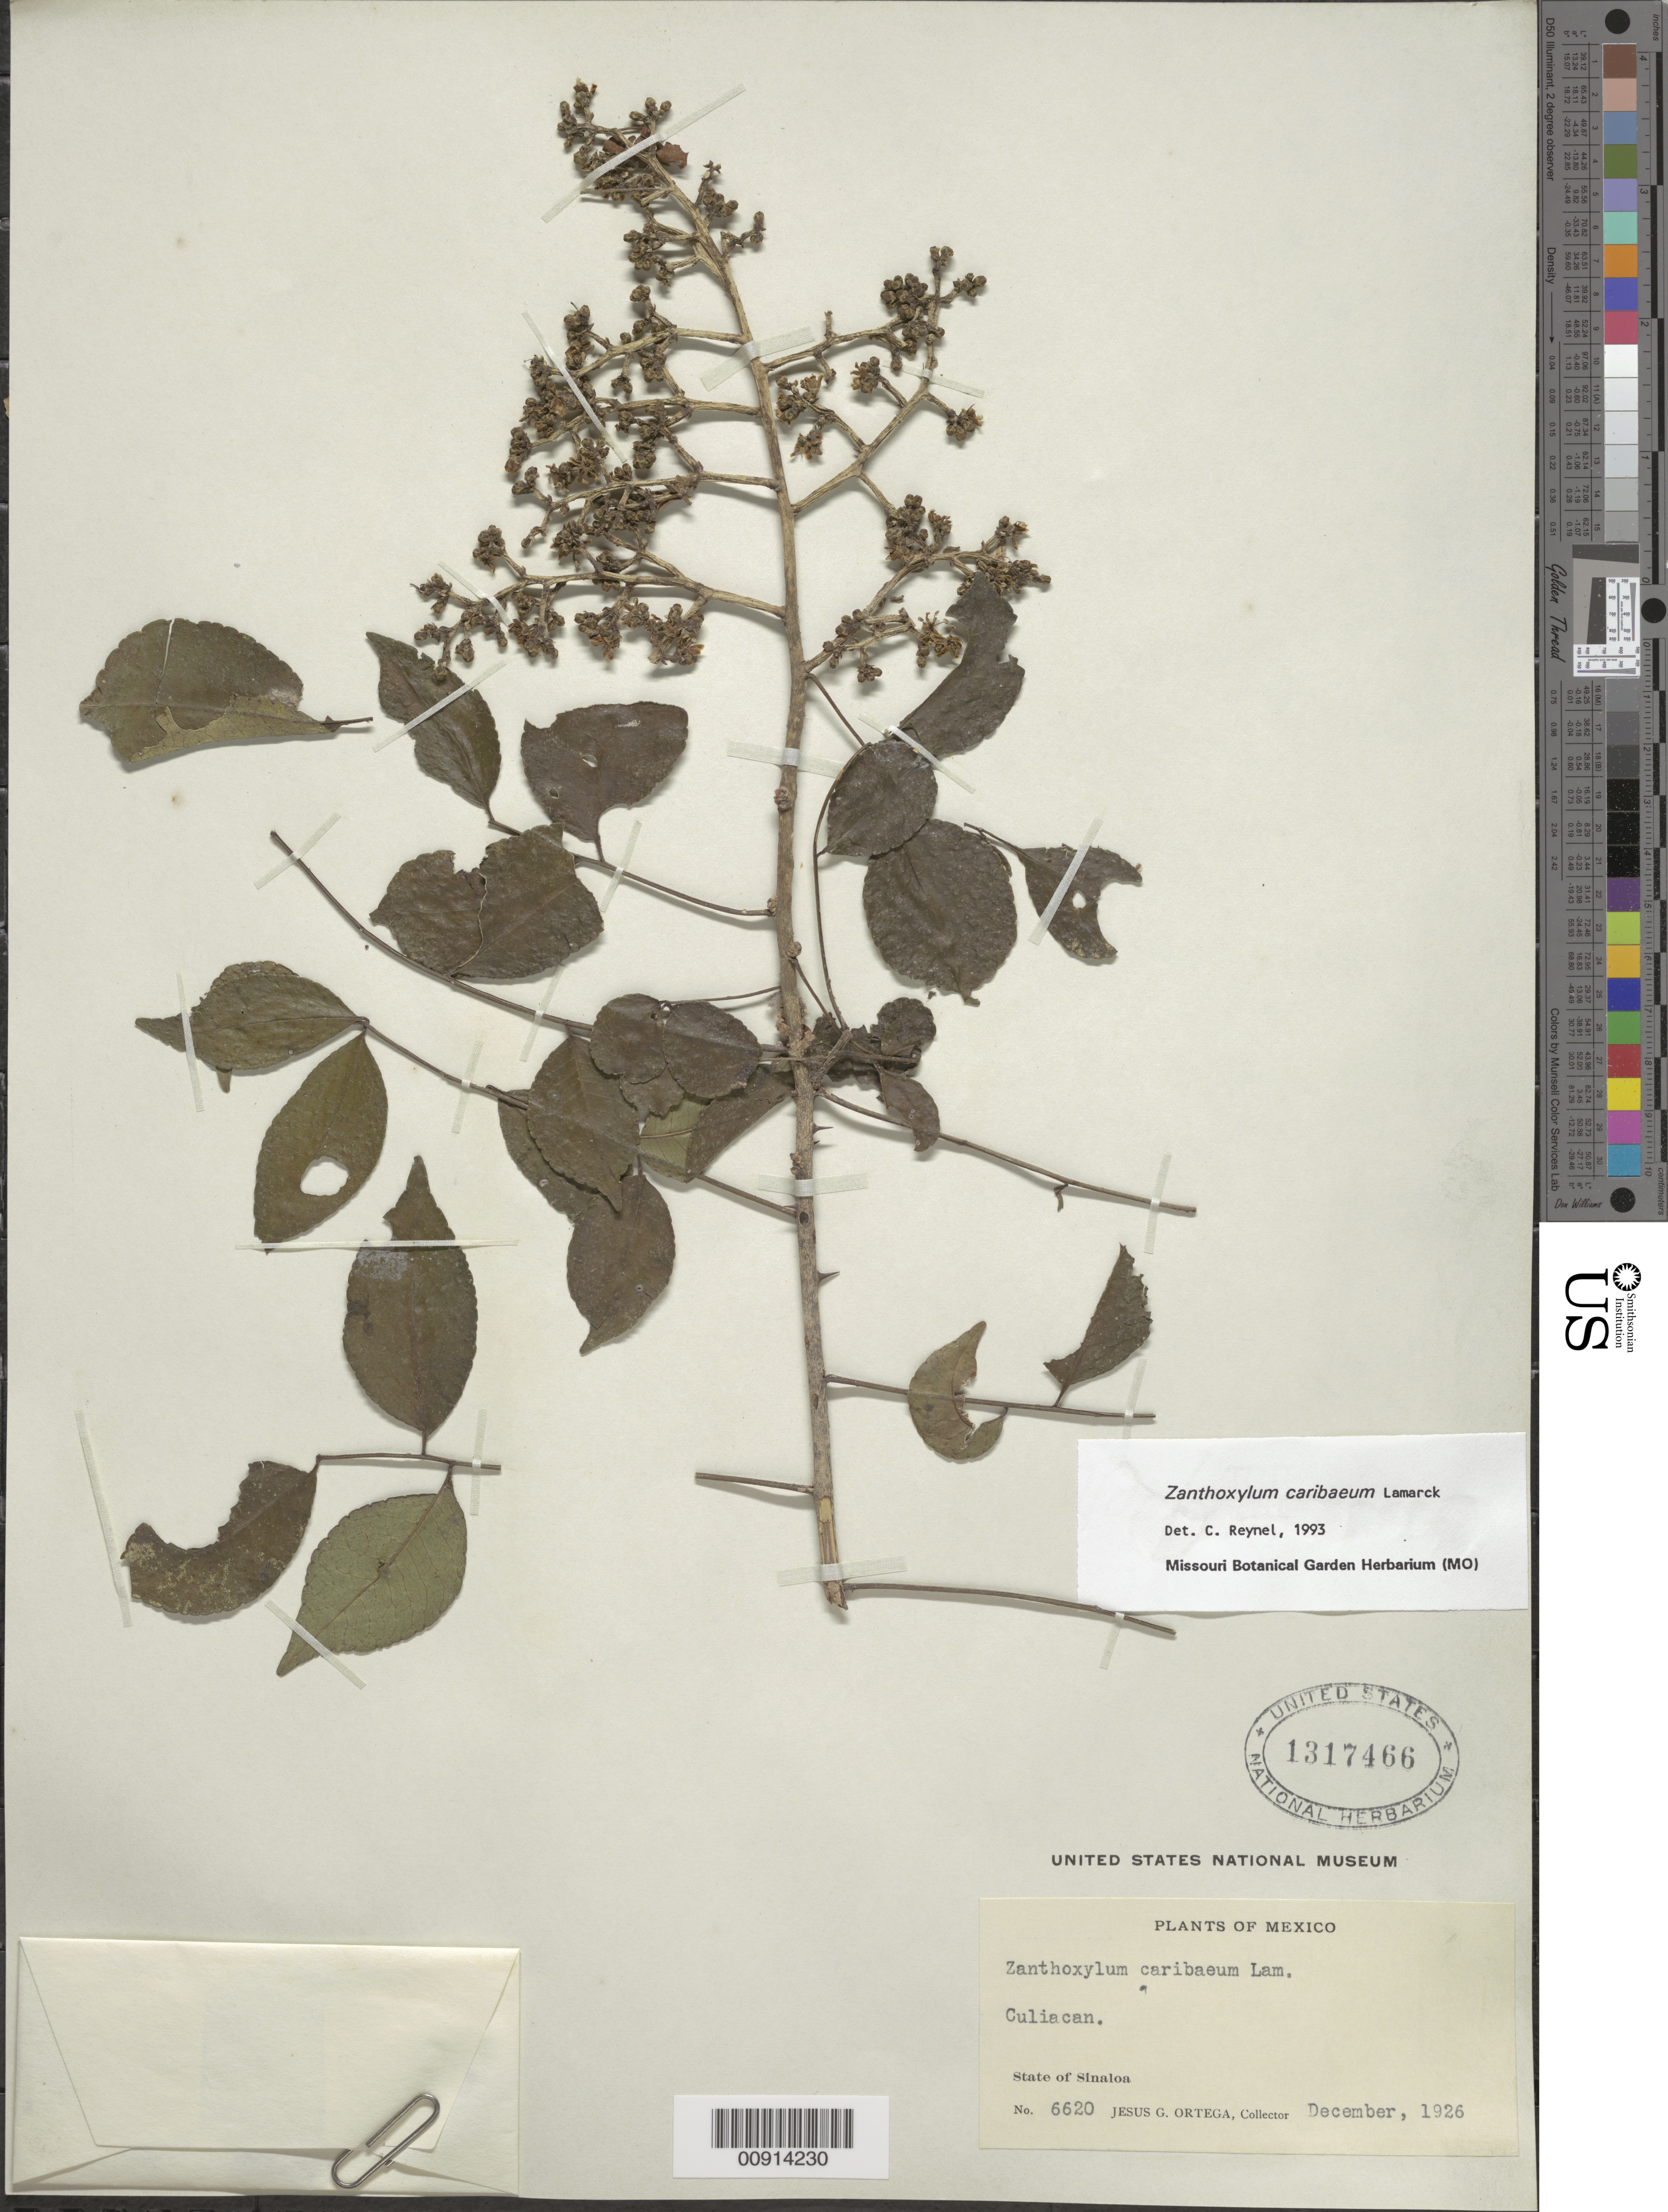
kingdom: Plantae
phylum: Tracheophyta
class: Magnoliopsida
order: Sapindales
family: Rutaceae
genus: Zanthoxylum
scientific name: Zanthoxylum caribaeum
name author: Lam.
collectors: J. Ortega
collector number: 6620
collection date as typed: Dec 1926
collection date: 1926-12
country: Mexico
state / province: Sinaloa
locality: Culiacán, State of Sinaloa.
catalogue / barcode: US 1317466